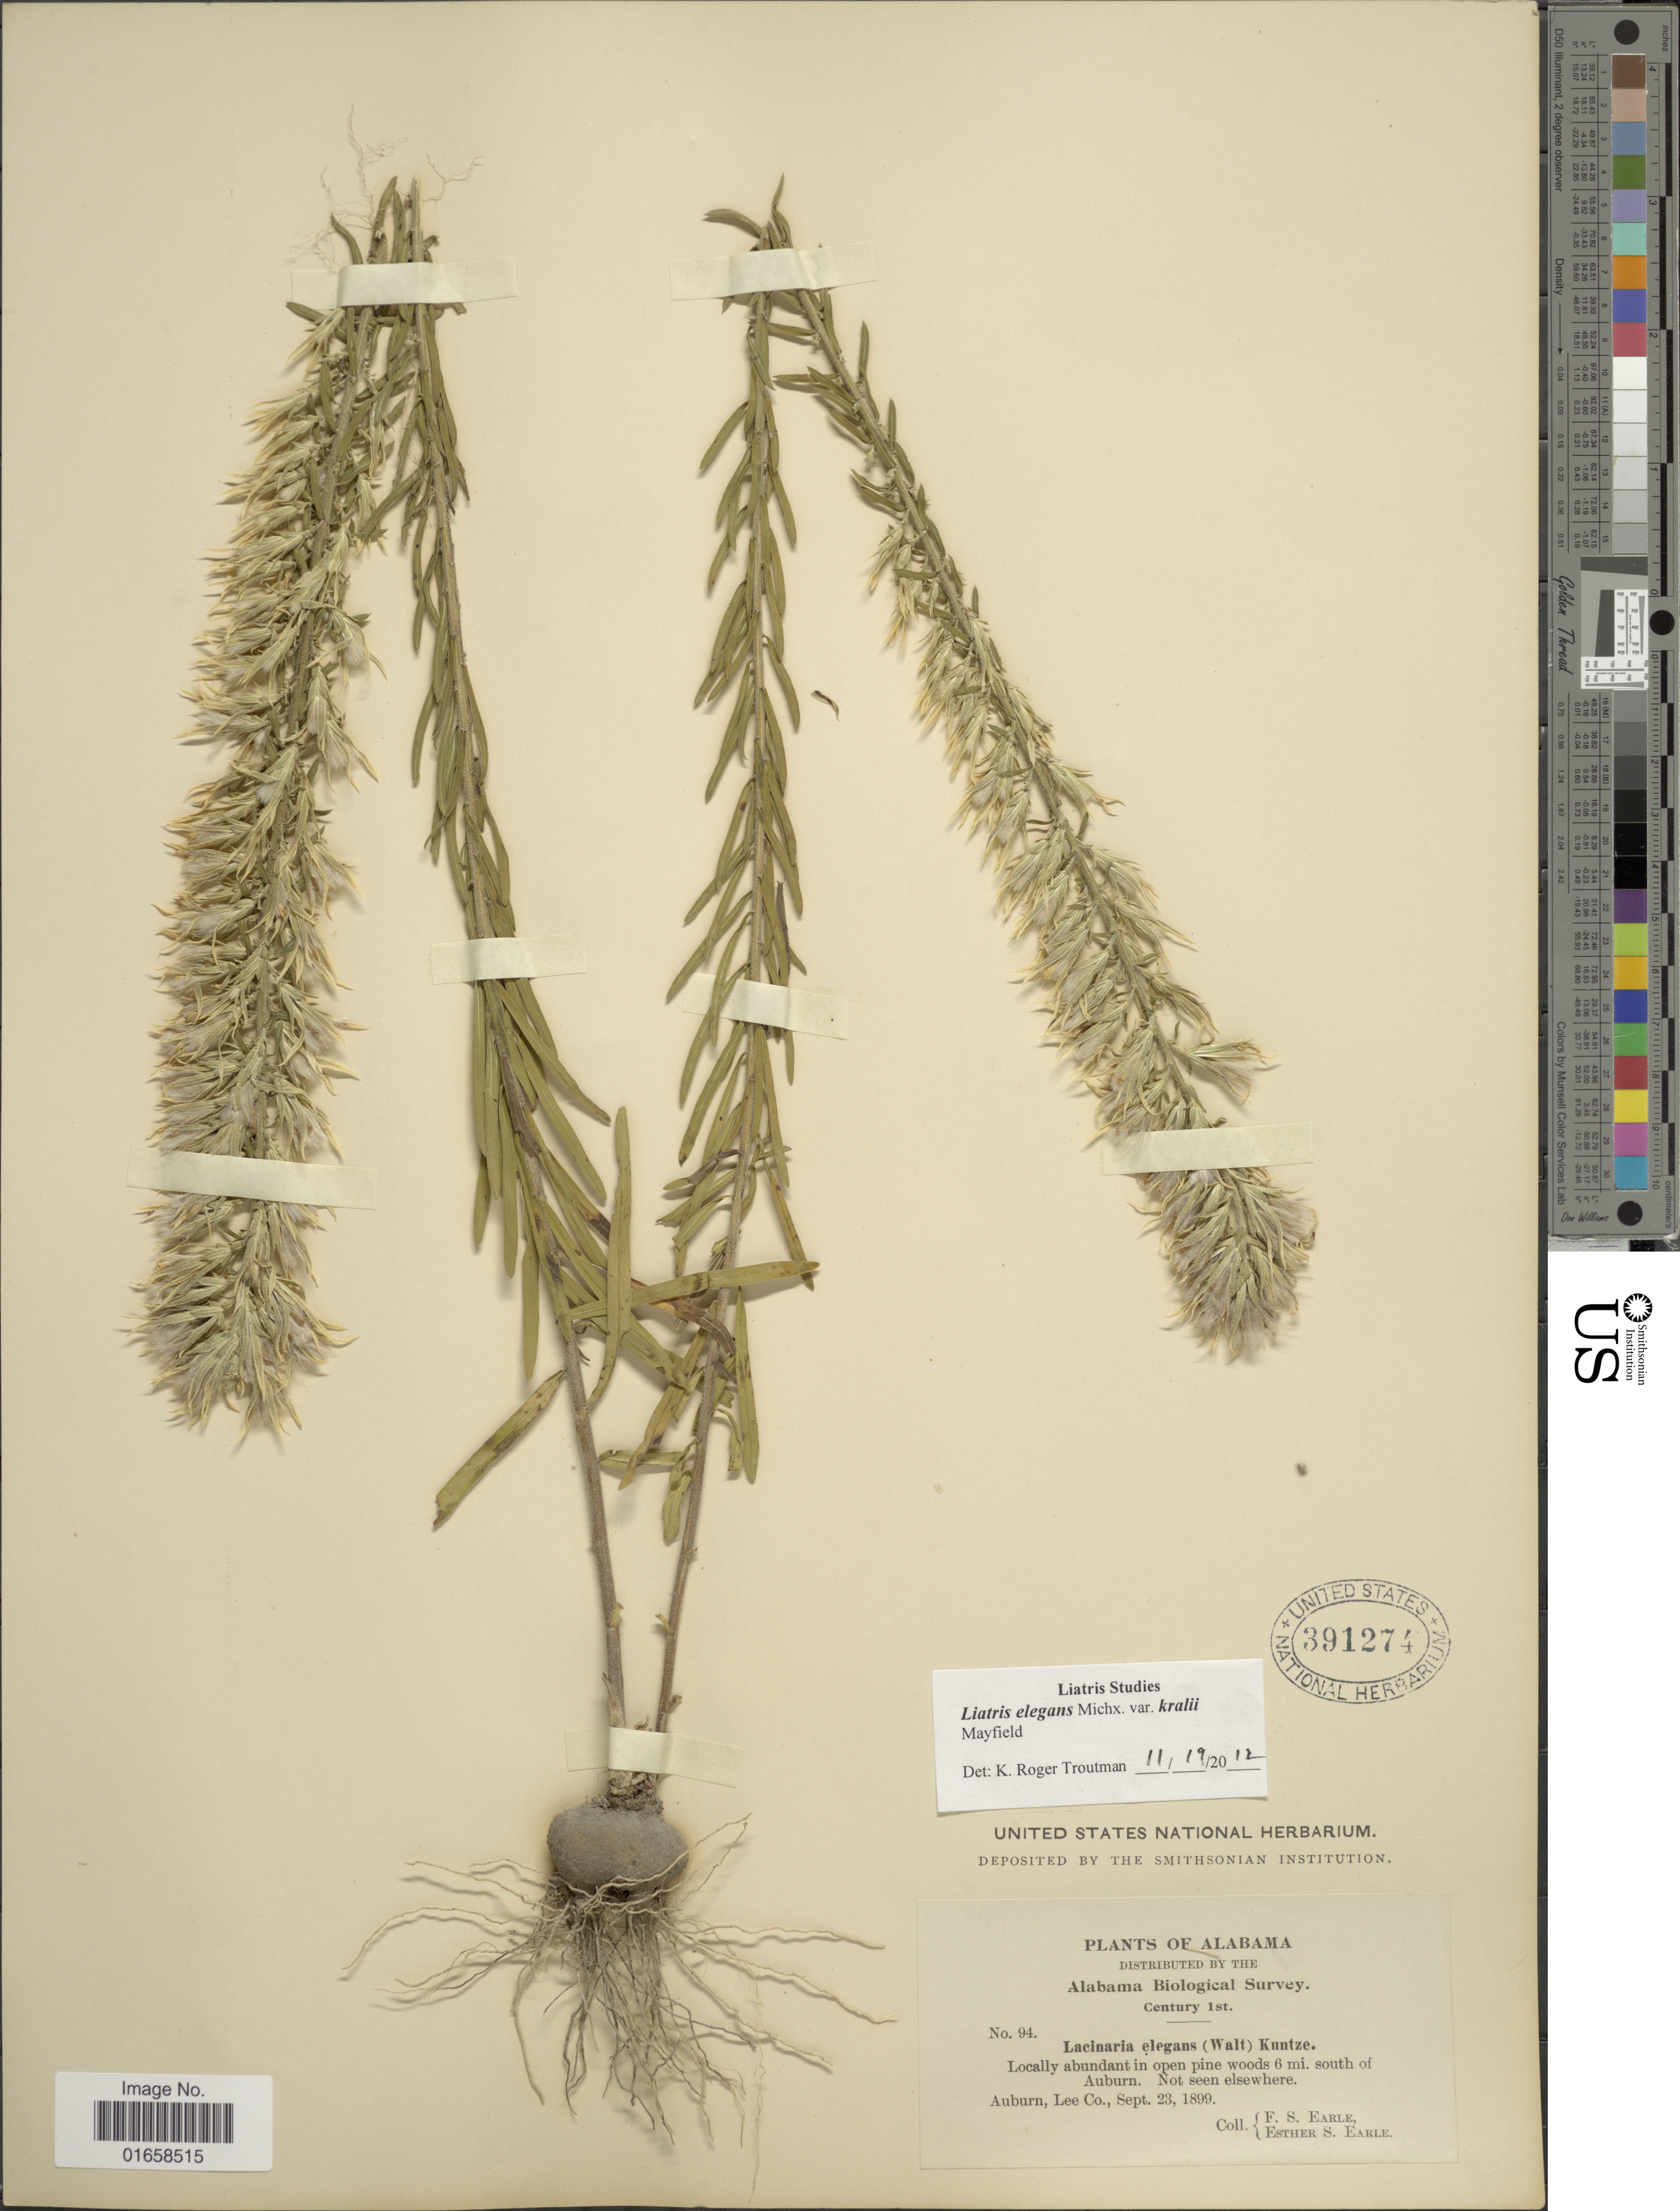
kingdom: Plantae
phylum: Tracheophyta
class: Magnoliopsida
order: Asterales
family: Asteraceae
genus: Liatris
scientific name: Liatris elegans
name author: (Walter) Michx.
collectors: F. S. Earle & E. S. Earle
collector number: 94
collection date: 1899-09-23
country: United States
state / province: Alabama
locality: Locally abundant in open pine woods 6 mi. south of Auburn, Not seen elsewhere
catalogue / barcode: US 931274